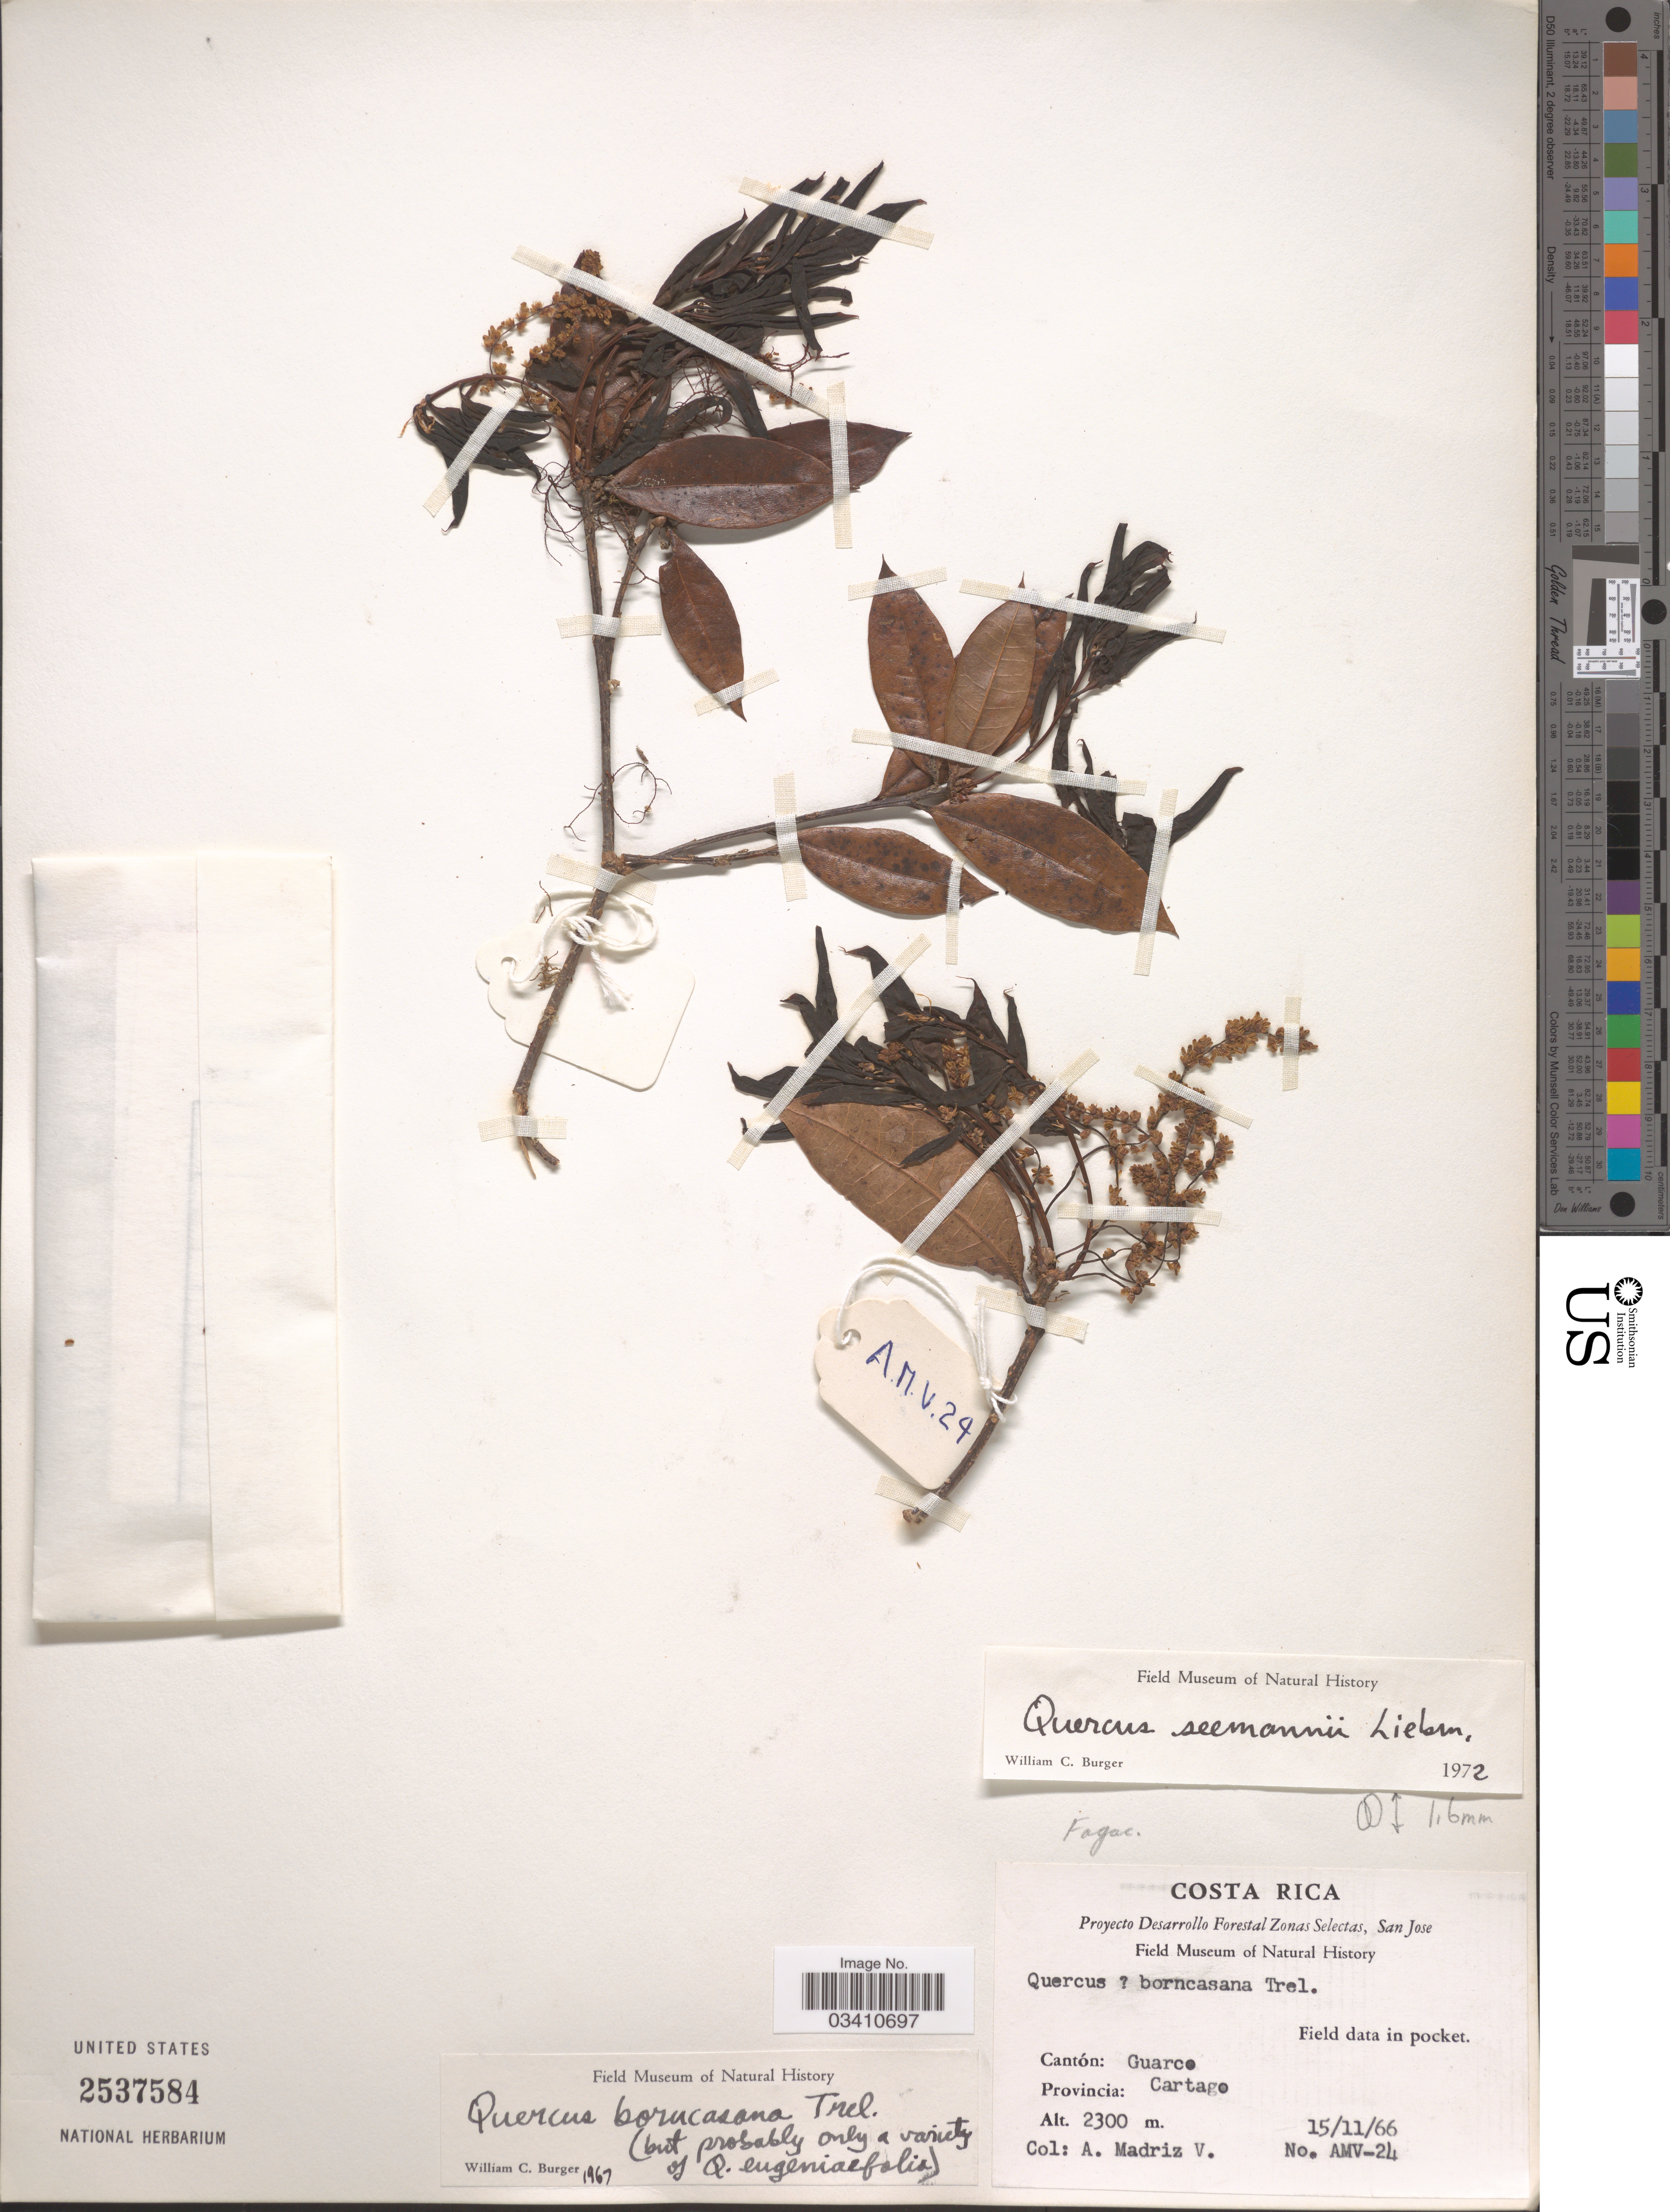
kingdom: Plantae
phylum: Tracheophyta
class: Magnoliopsida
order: Fagales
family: Fagaceae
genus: Quercus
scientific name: Quercus seemannii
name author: Liebm.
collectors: Madriz V., A.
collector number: AMV-24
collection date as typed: Transcribed d/m/y: 15/11/66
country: Costa Rica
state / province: Cartago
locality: Cantón: Guarco.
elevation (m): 2300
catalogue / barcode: US 2537584